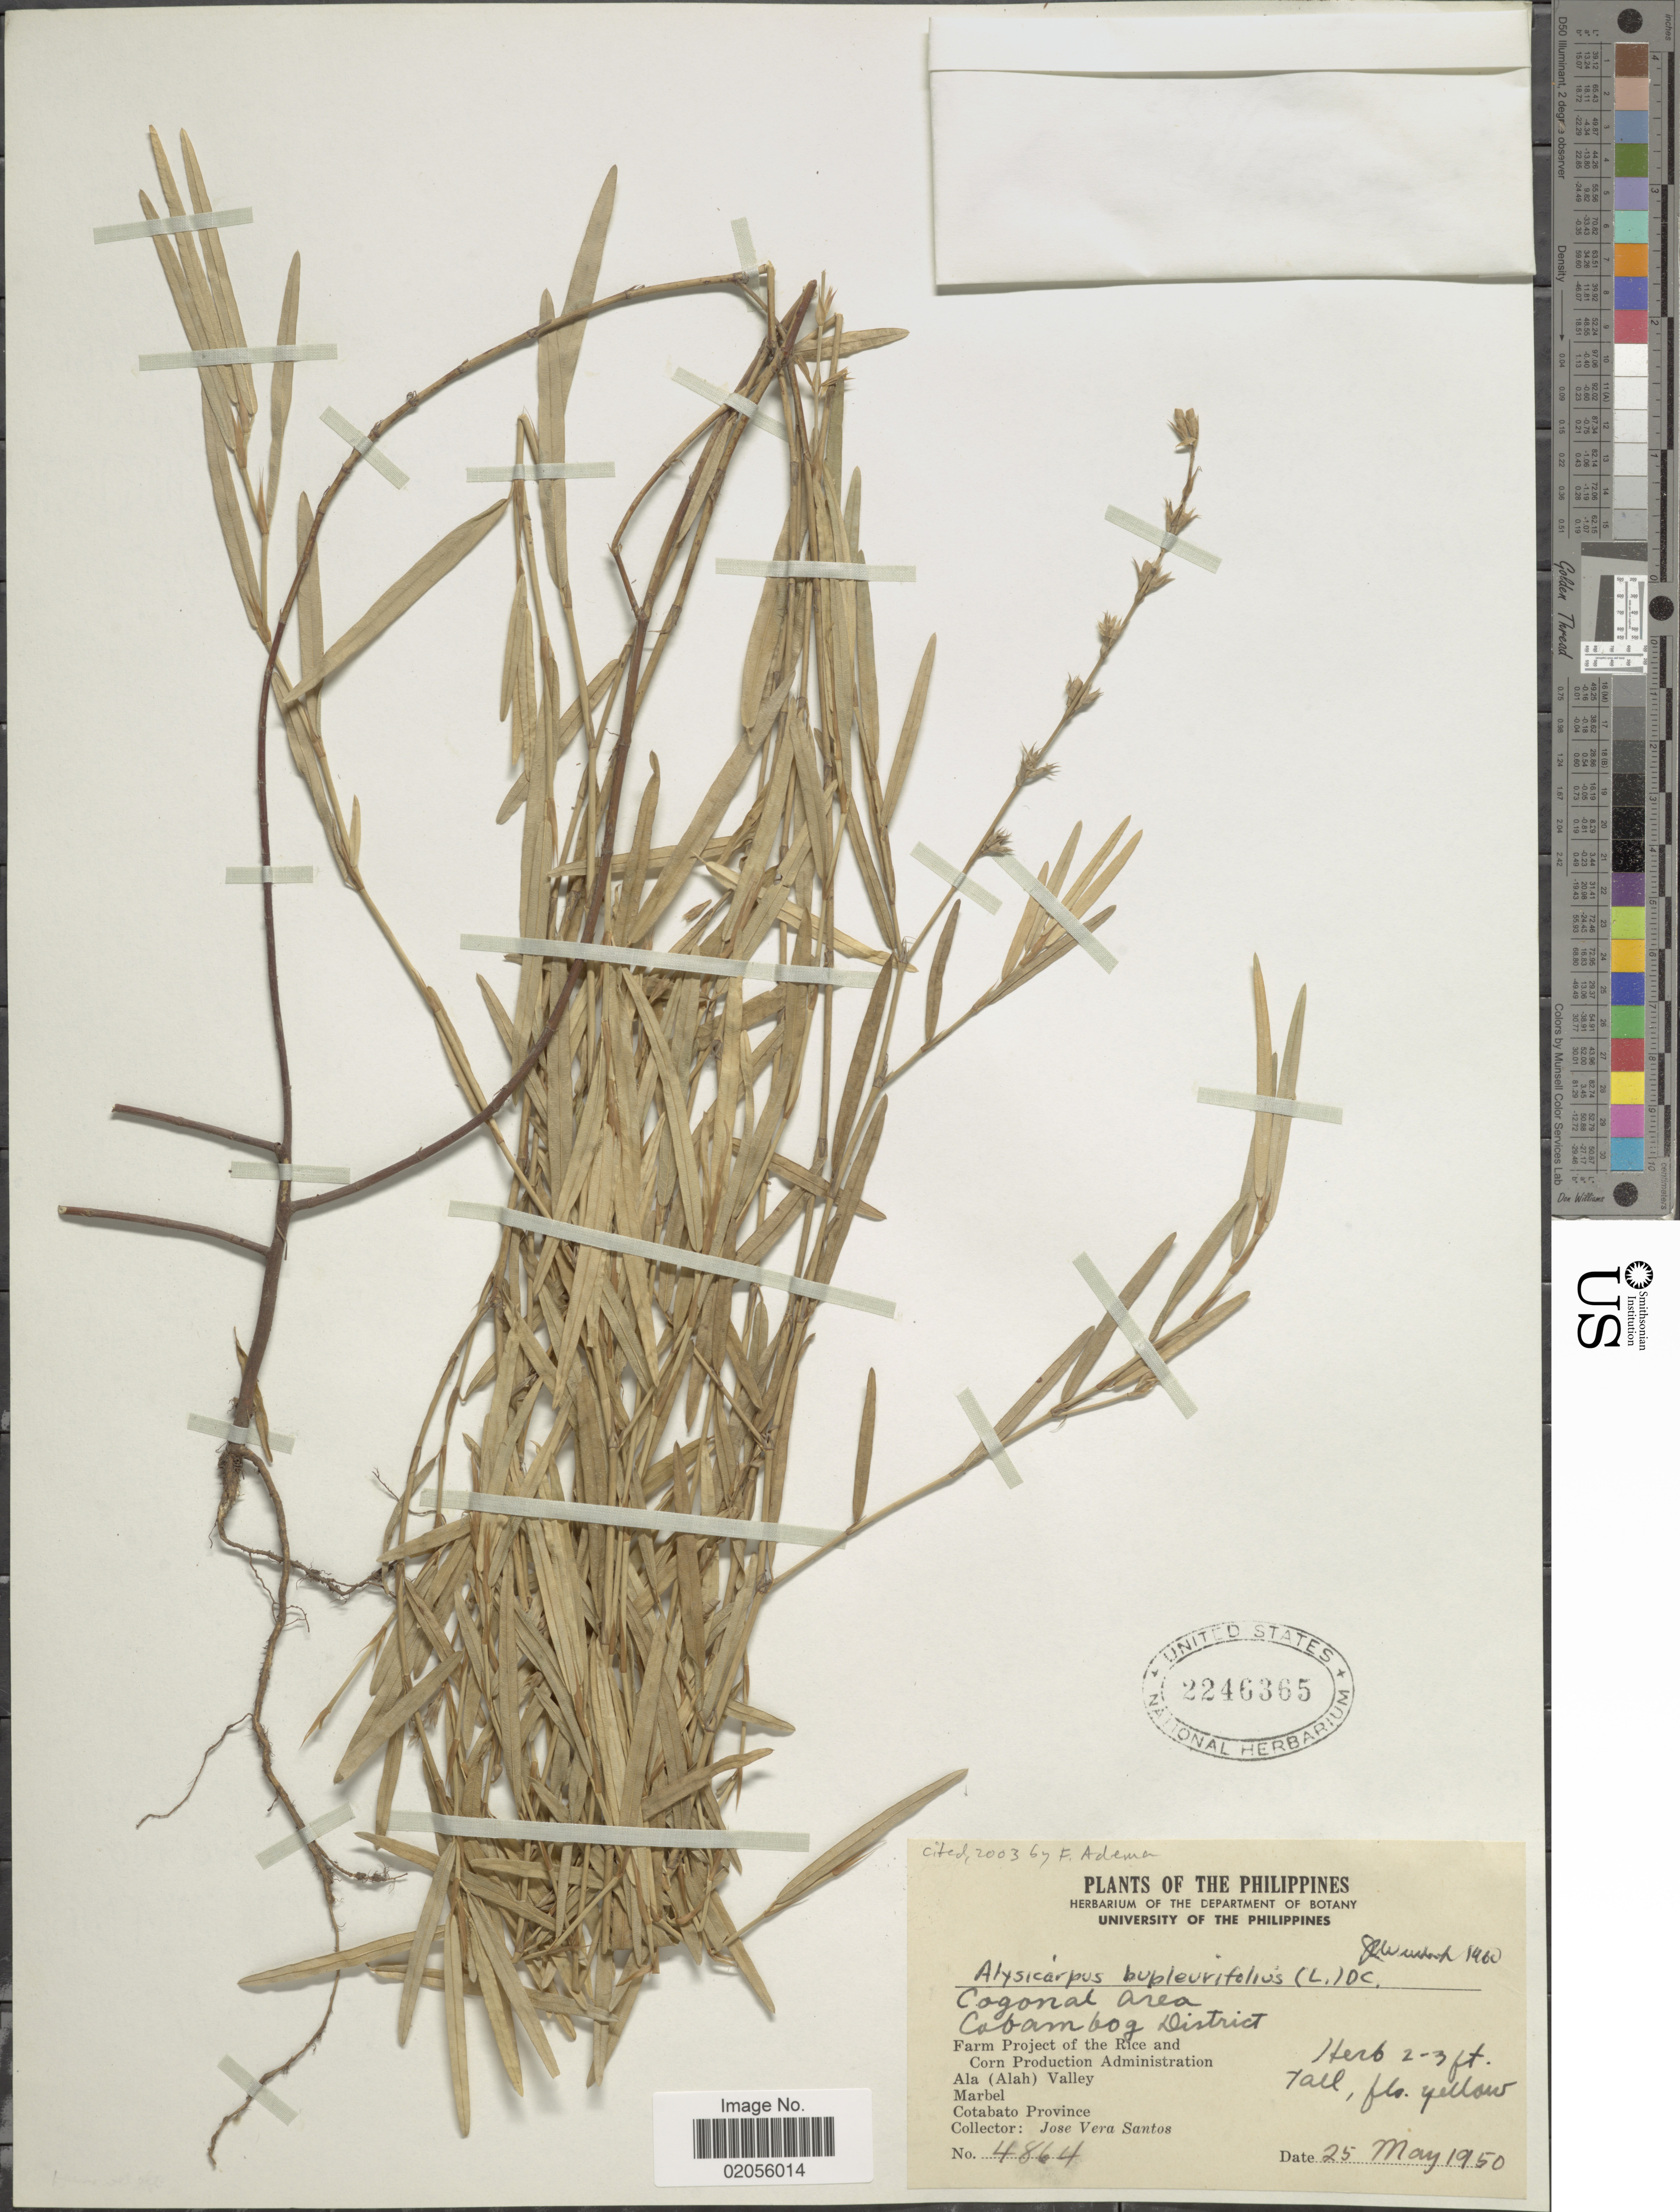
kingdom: Plantae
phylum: Tracheophyta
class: Magnoliopsida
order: Fabales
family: Fabaceae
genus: Alysicarpus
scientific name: Alysicarpus bupleurifolius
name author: (L.) DC.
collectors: J. Santos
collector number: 4864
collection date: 1950-05-25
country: Philippines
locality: Cogonal area. Cabambog District. Farm Project of the Rice and Corn Production Administration. Ala (Alah) Valley. Marbel. Cotabato Province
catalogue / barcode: US 2246365